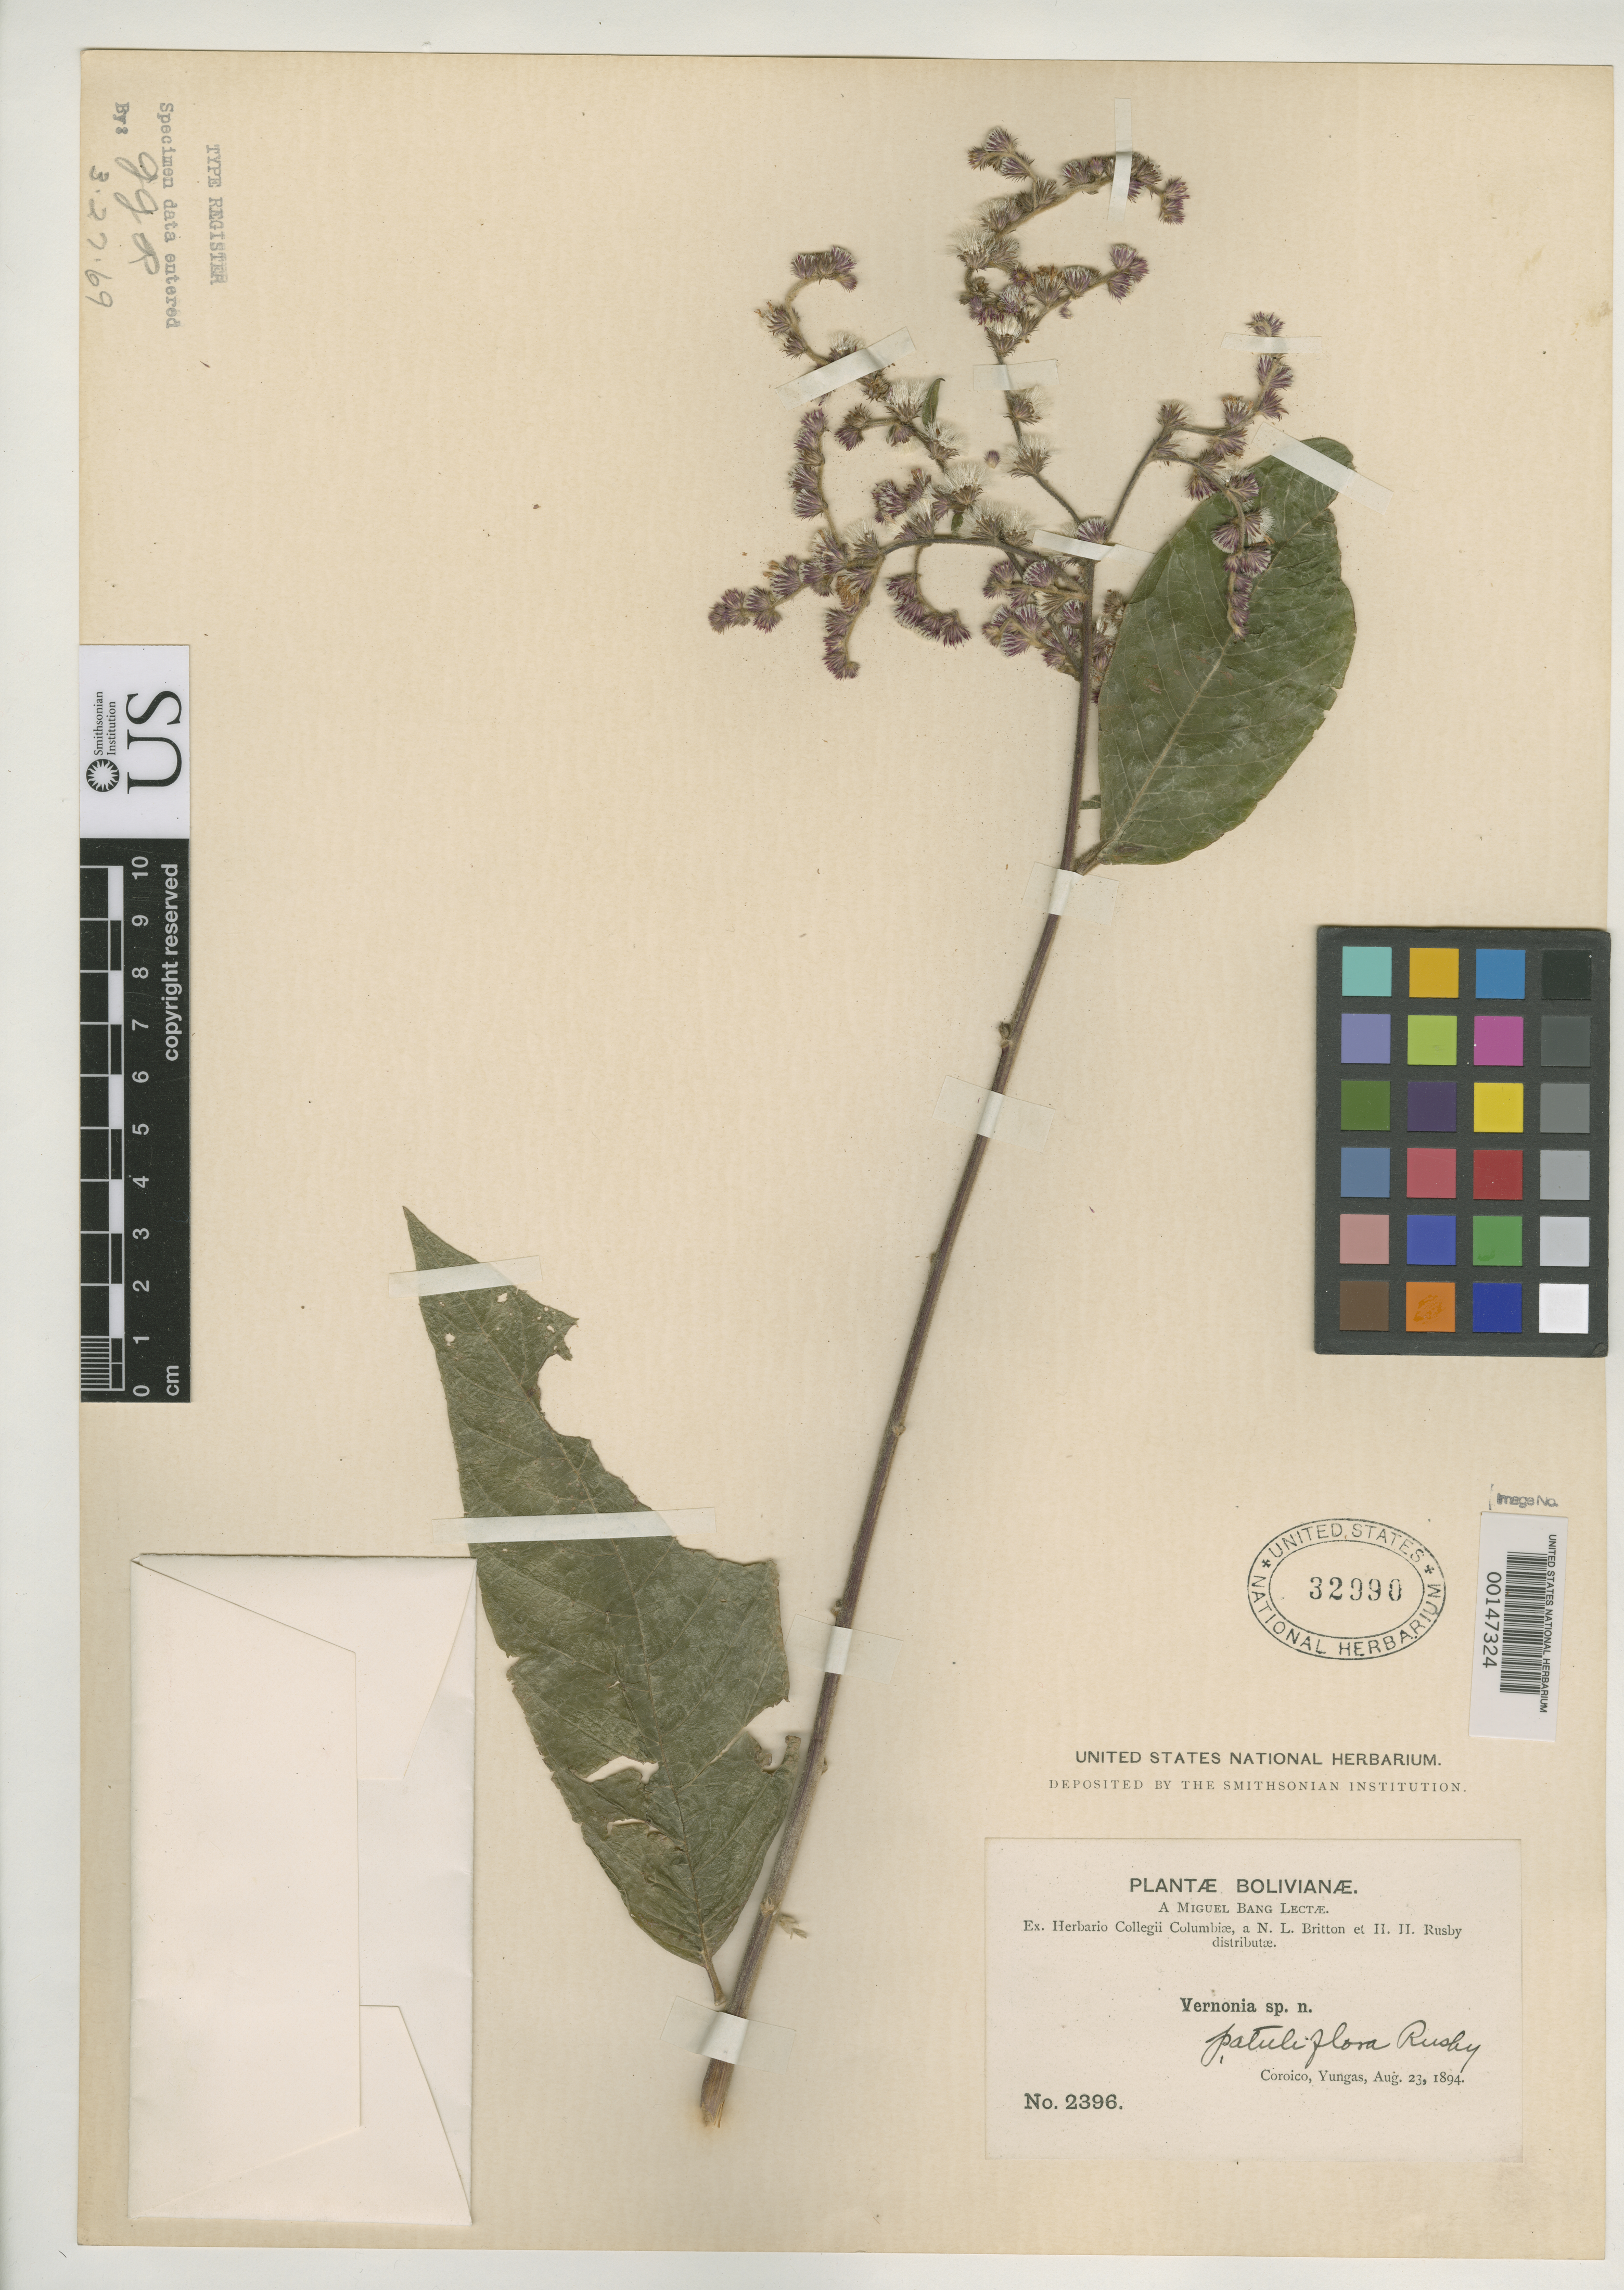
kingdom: Plantae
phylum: Tracheophyta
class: Magnoliopsida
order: Asterales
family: Asteraceae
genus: Vernonia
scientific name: Vernonia patuliflora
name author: Rusby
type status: Isotype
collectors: M. Bang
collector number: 2396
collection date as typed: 23 Aug 1894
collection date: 1894-08-23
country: Bolivia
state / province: La Paz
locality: Coroico.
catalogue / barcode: US 32990